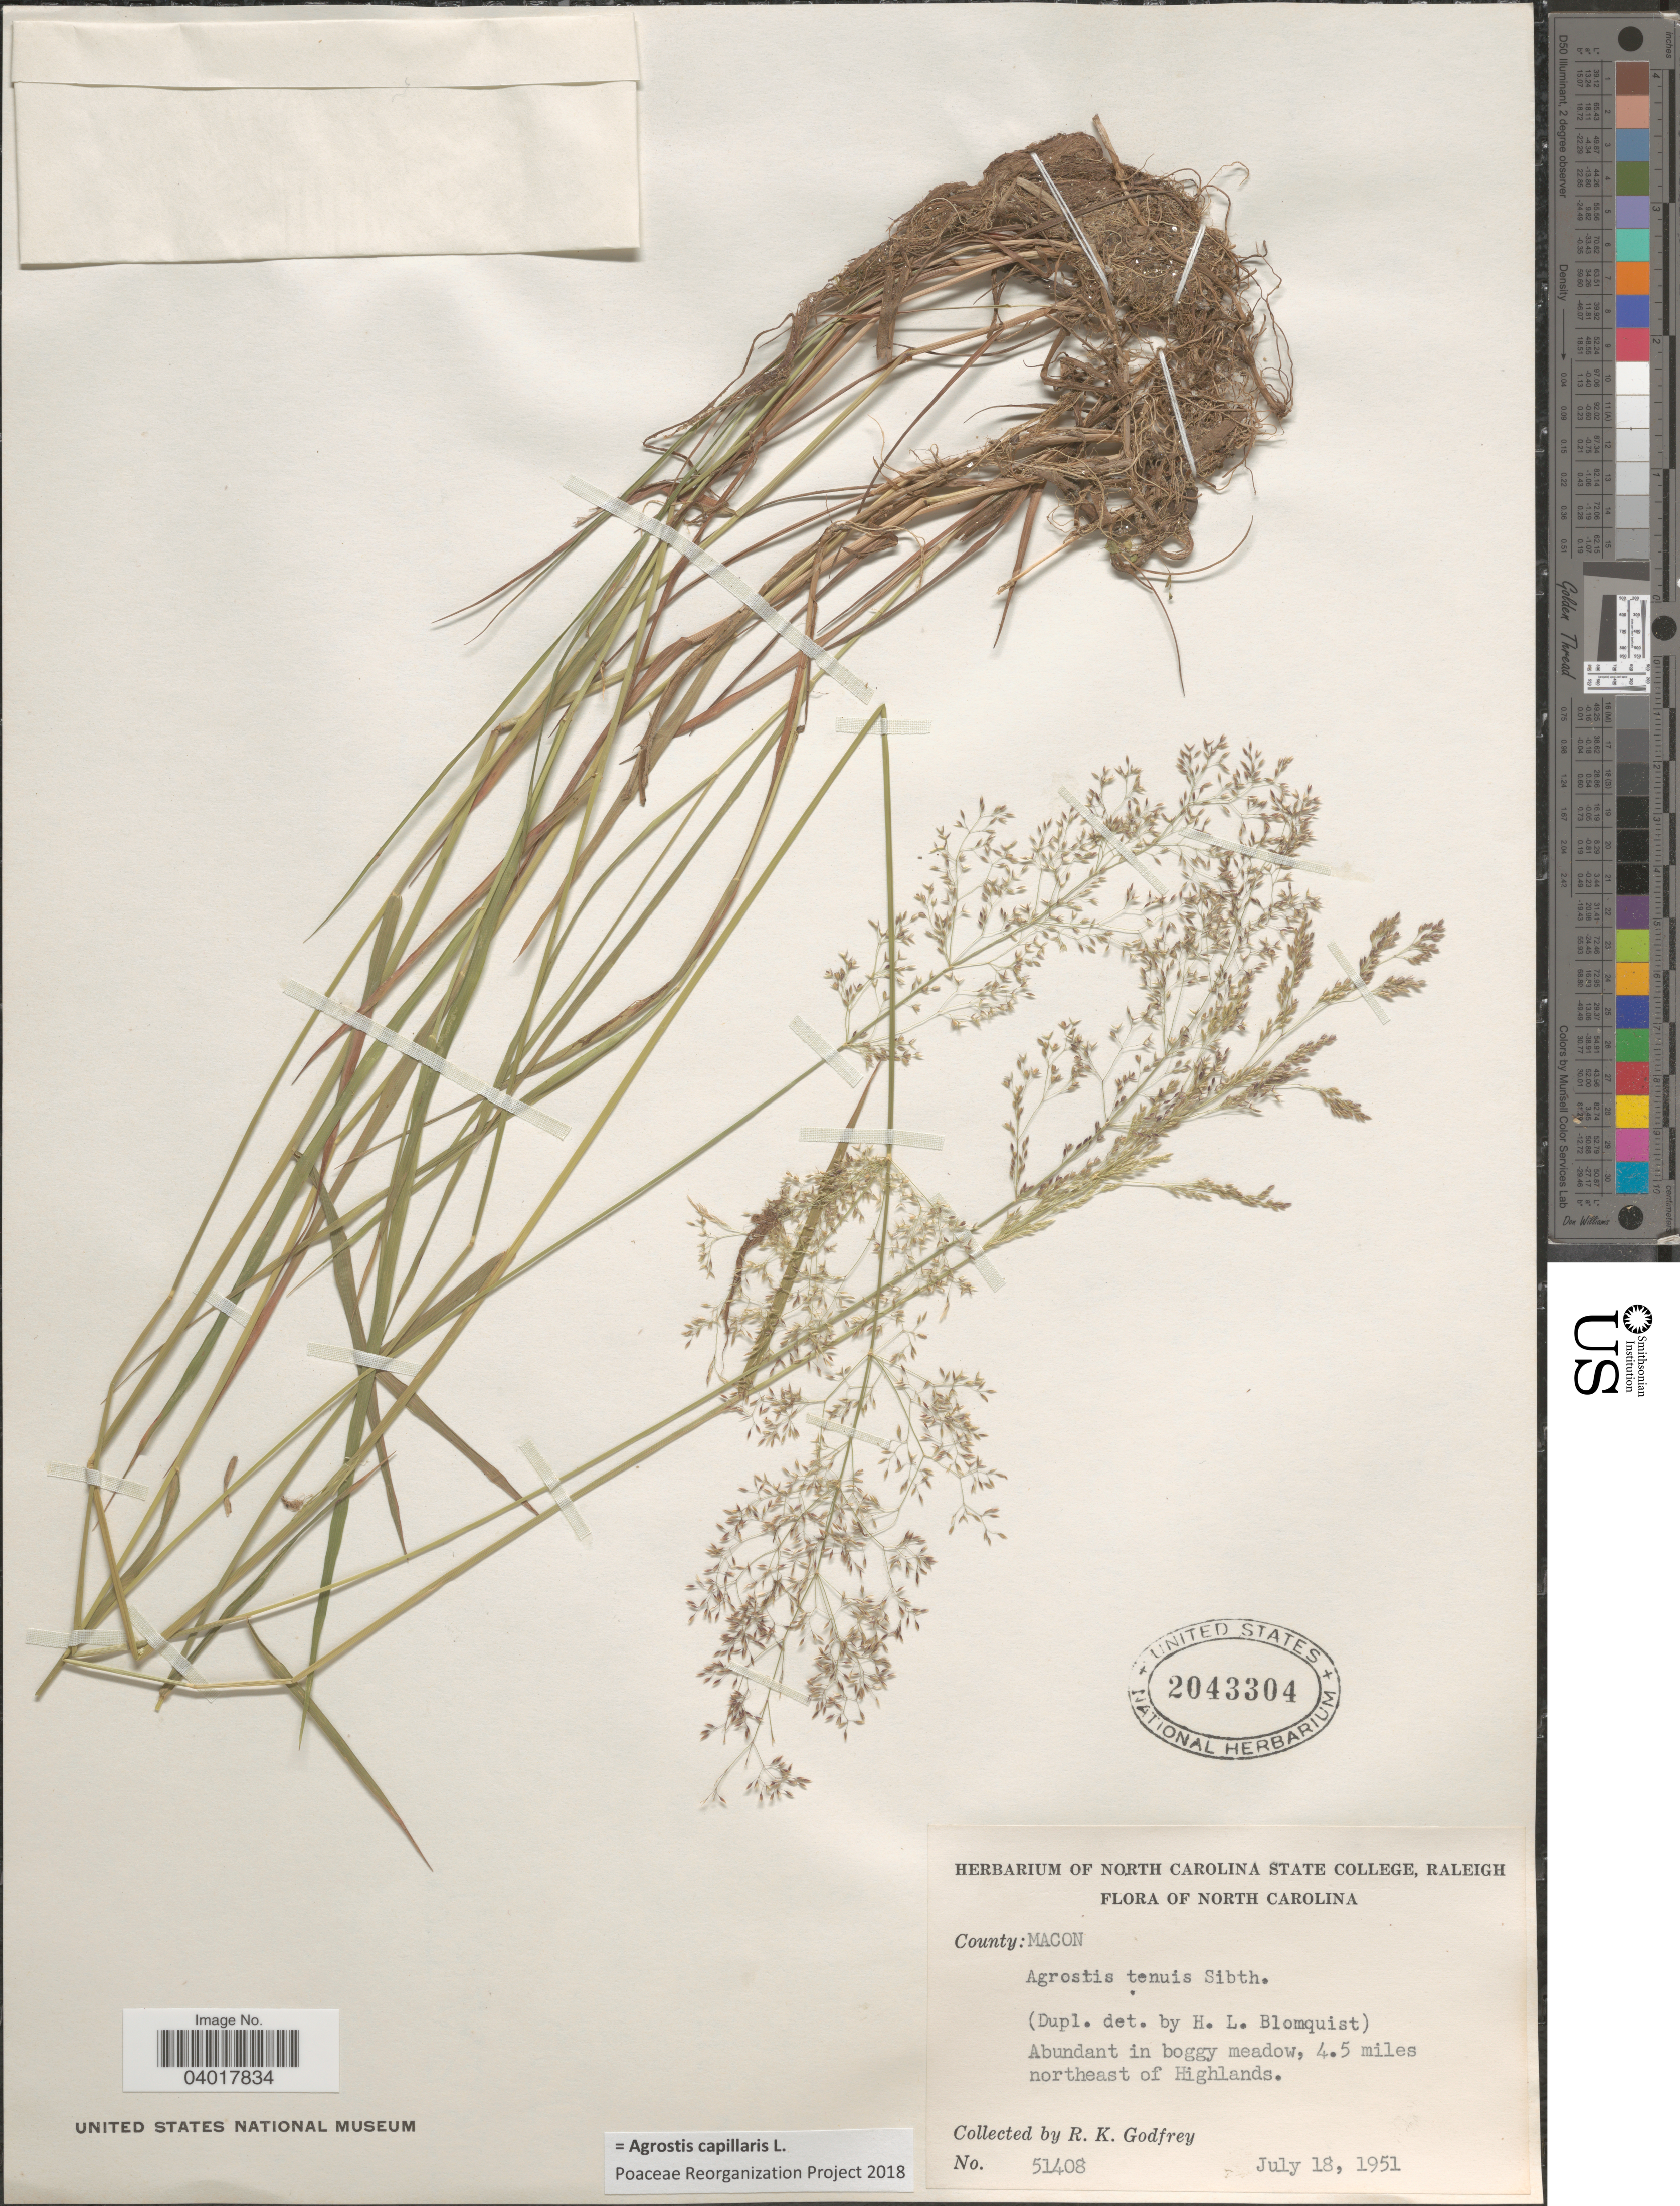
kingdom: Plantae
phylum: Tracheophyta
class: Liliopsida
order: Poales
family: Poaceae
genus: Agrostis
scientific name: Agrostis capillaris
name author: L.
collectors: R. K. Godfrey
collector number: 51408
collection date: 1951-07-18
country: United States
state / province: North Carolina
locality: County: Macon. In boggy meadow, 4.5 miles northeast of Highlands.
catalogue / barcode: US 2043304